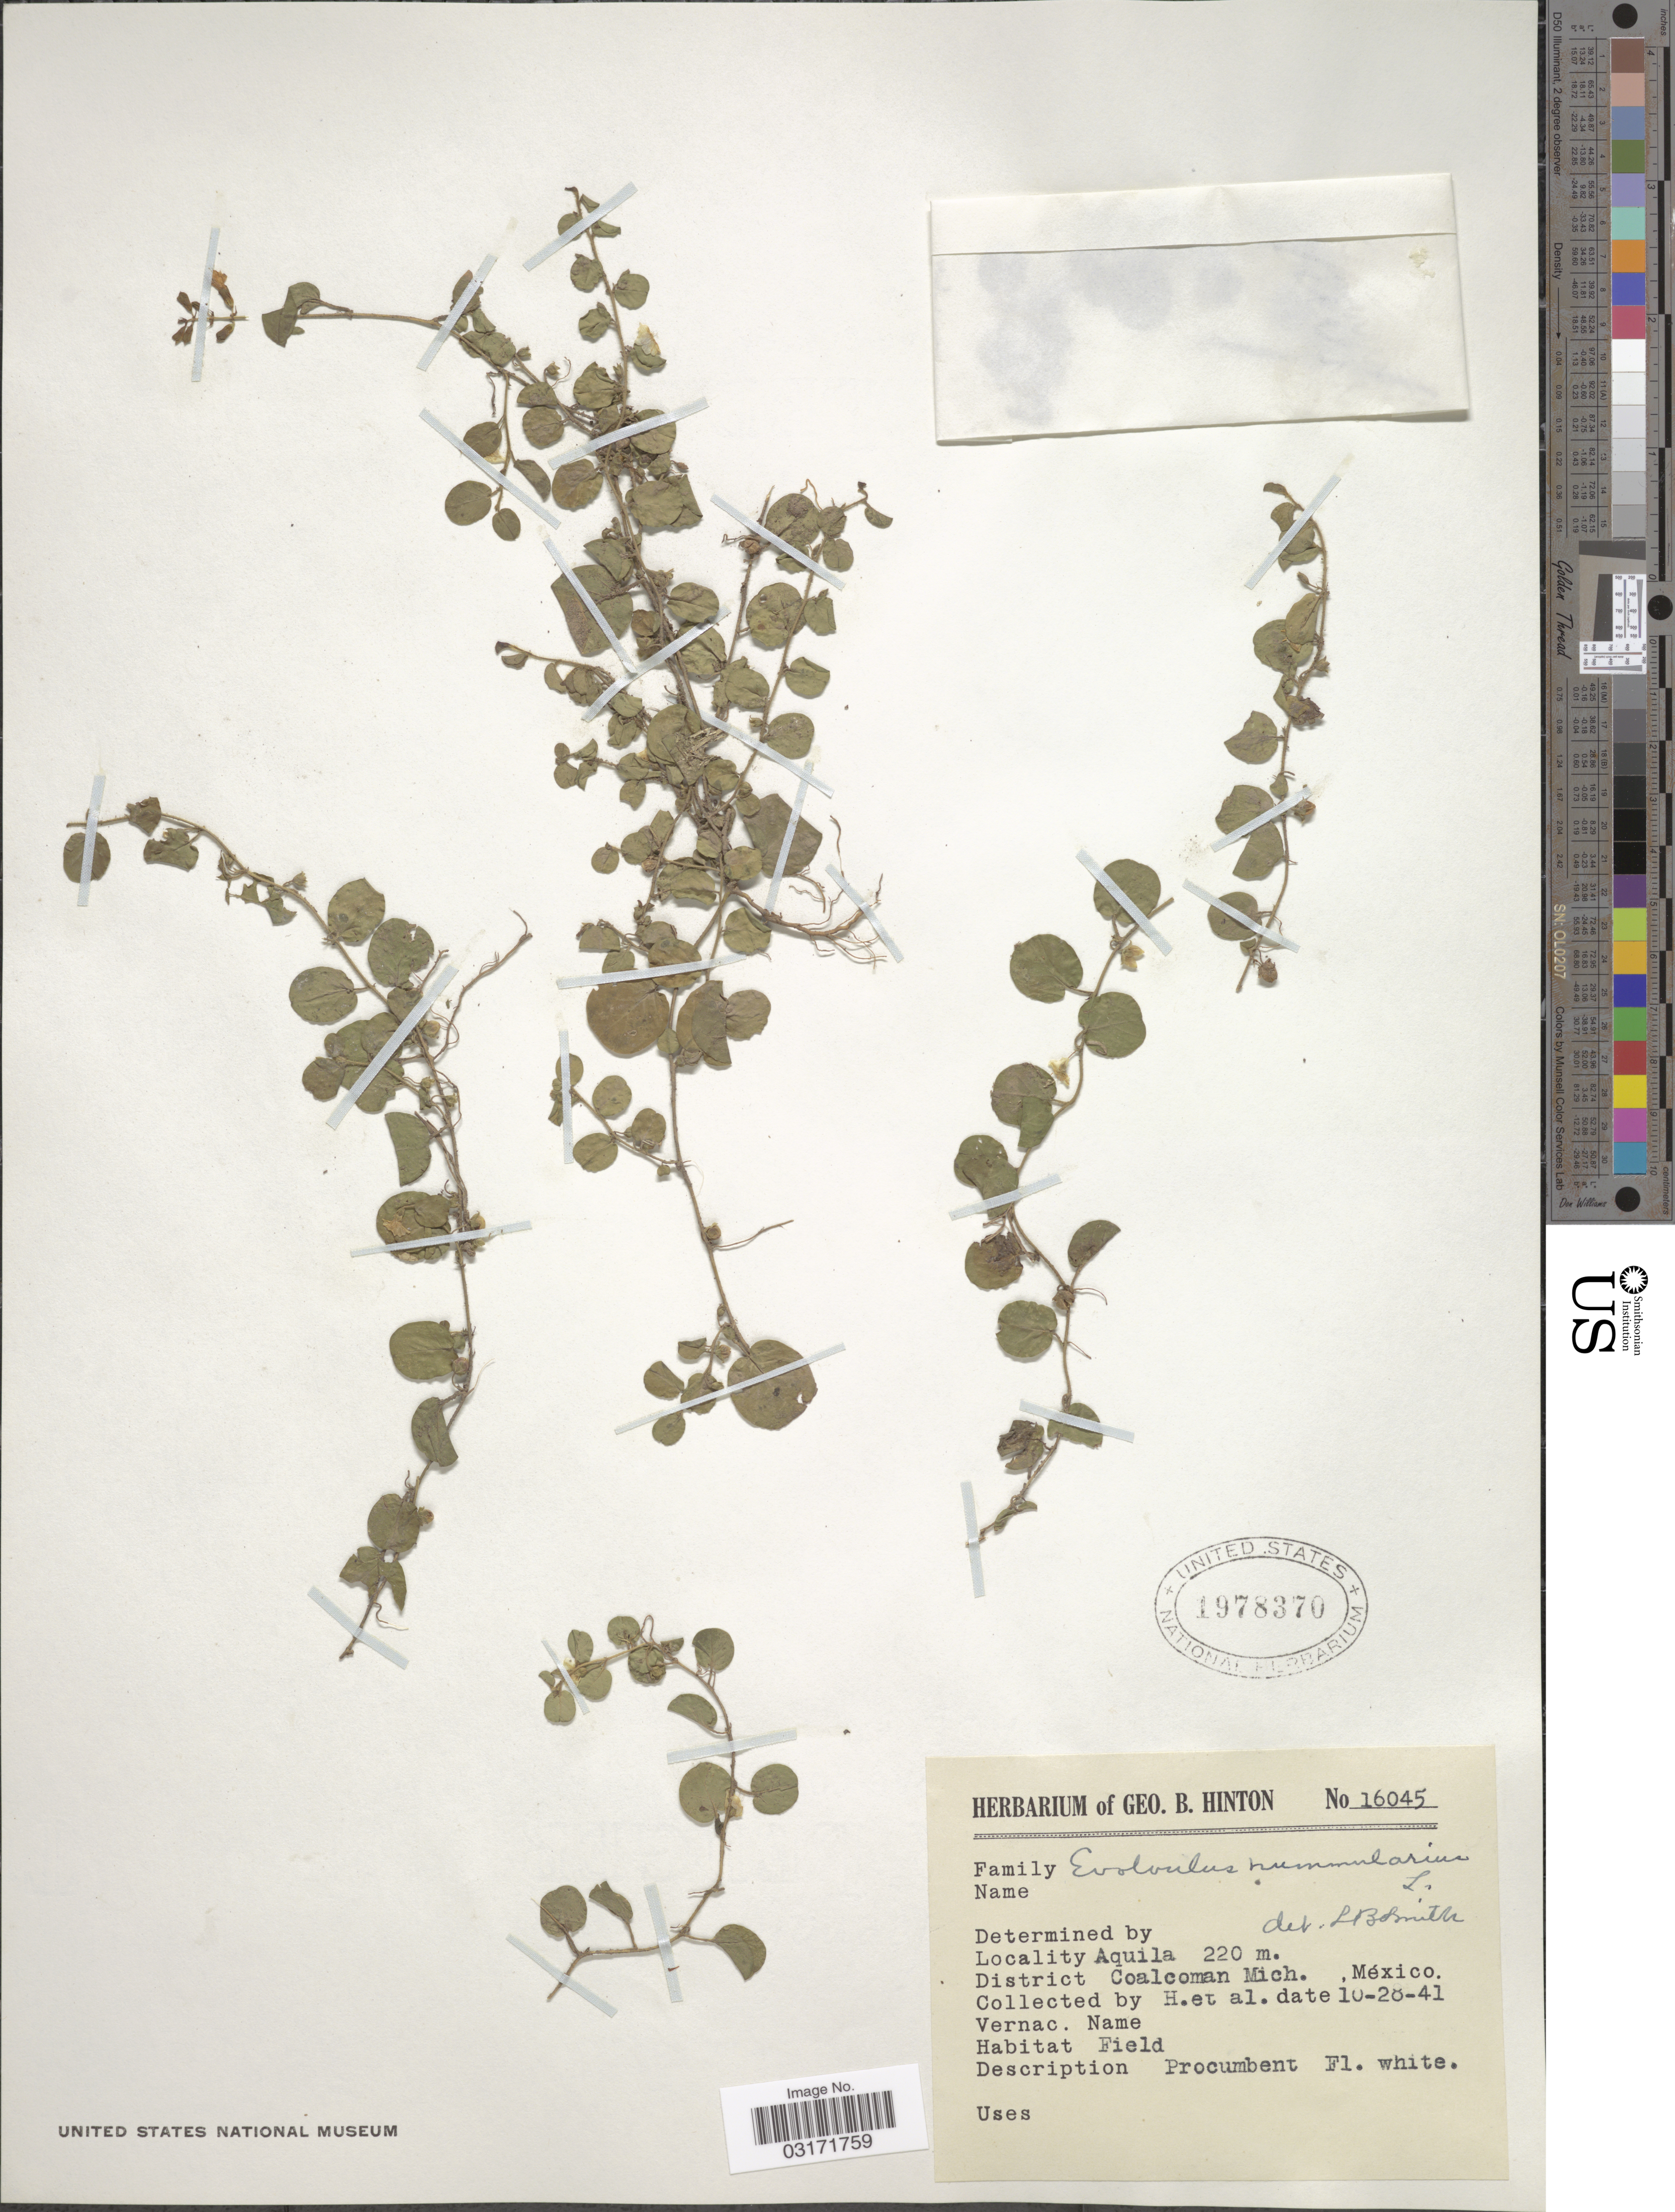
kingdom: Plantae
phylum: Tracheophyta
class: Magnoliopsida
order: Solanales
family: Convolvulaceae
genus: Evolvulus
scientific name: Evolvulus nummularius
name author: (L.) L.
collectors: G. B. Hinton & et al.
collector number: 16045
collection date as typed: Transcribed d/m/y: 28/10/41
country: Mexico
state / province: Michoacán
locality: Aquila, District Coalcoman.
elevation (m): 220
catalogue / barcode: US 1978370